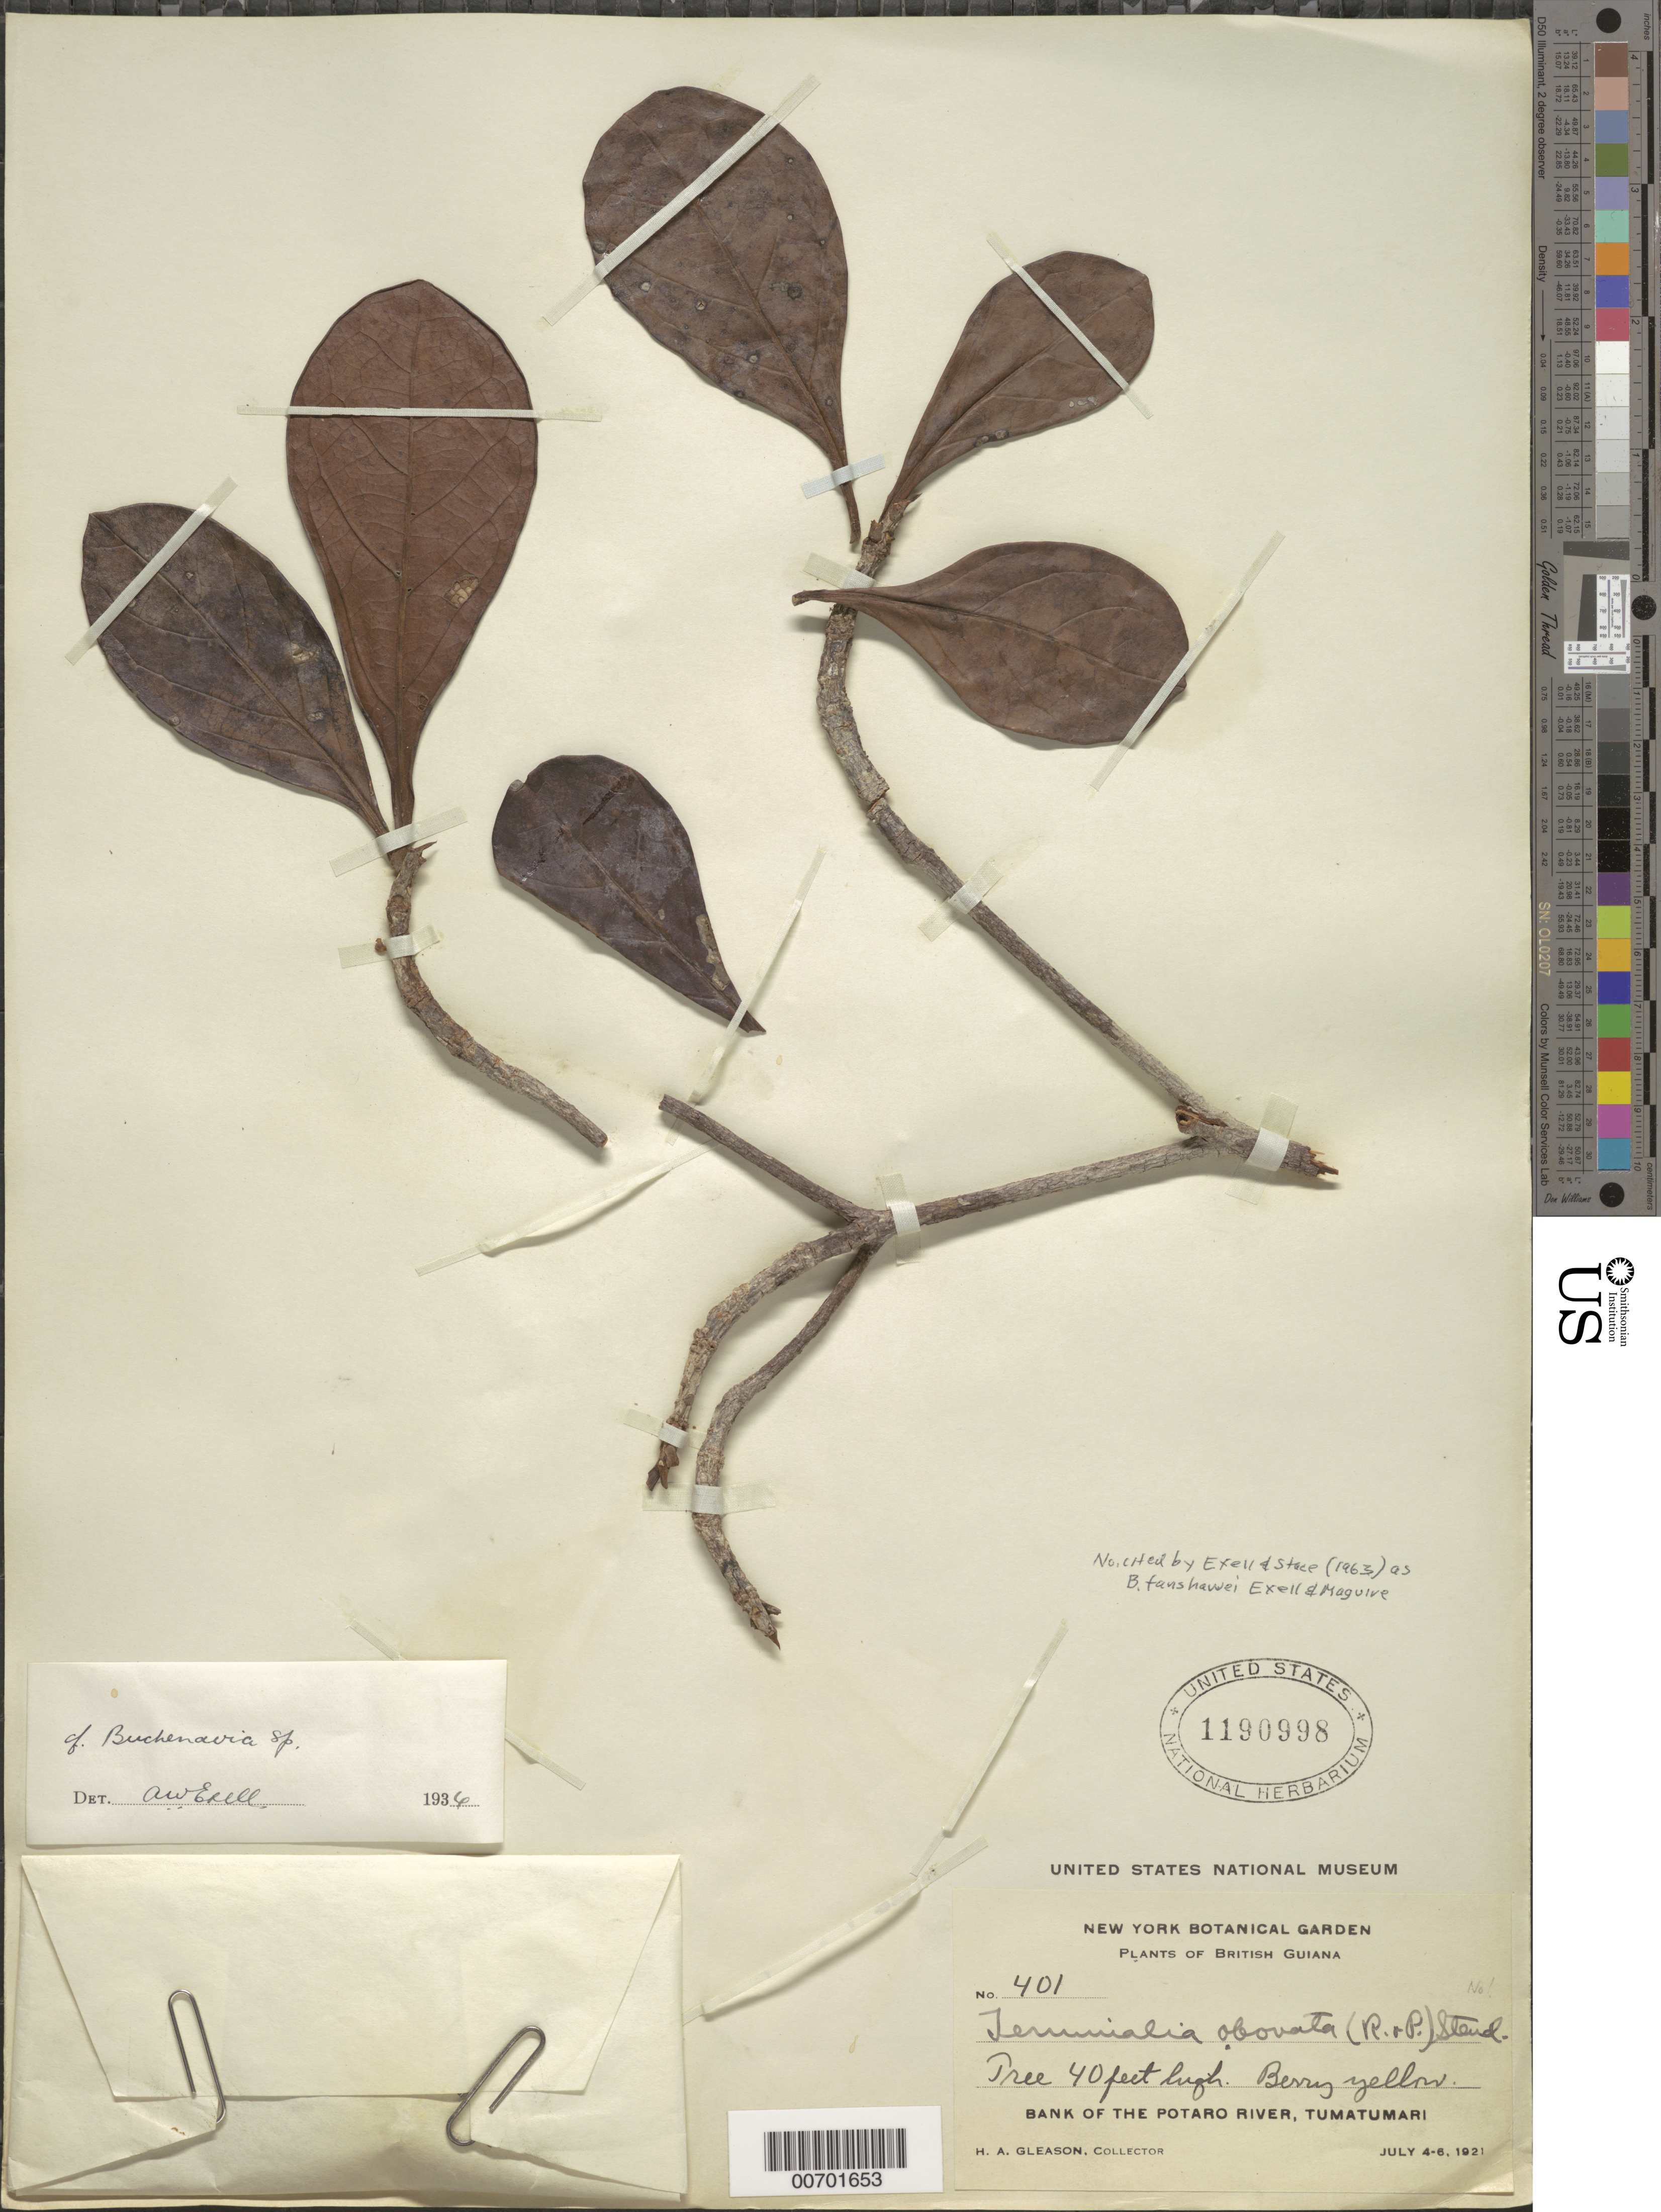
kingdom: Plantae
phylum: Tracheophyta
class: Magnoliopsida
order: Myrtales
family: Combretaceae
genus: Terminalia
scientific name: Terminalia fanshawei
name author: (Exell & Maguire) Gere & Boatwr.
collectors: H. A. Gleason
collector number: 401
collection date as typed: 4-Jul-21 to 6-Jul-21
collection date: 1921-07-04/1921-07-06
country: Guyana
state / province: Potaro-Siparuni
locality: Tumatumari Village, Potaro R.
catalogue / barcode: US 1190998